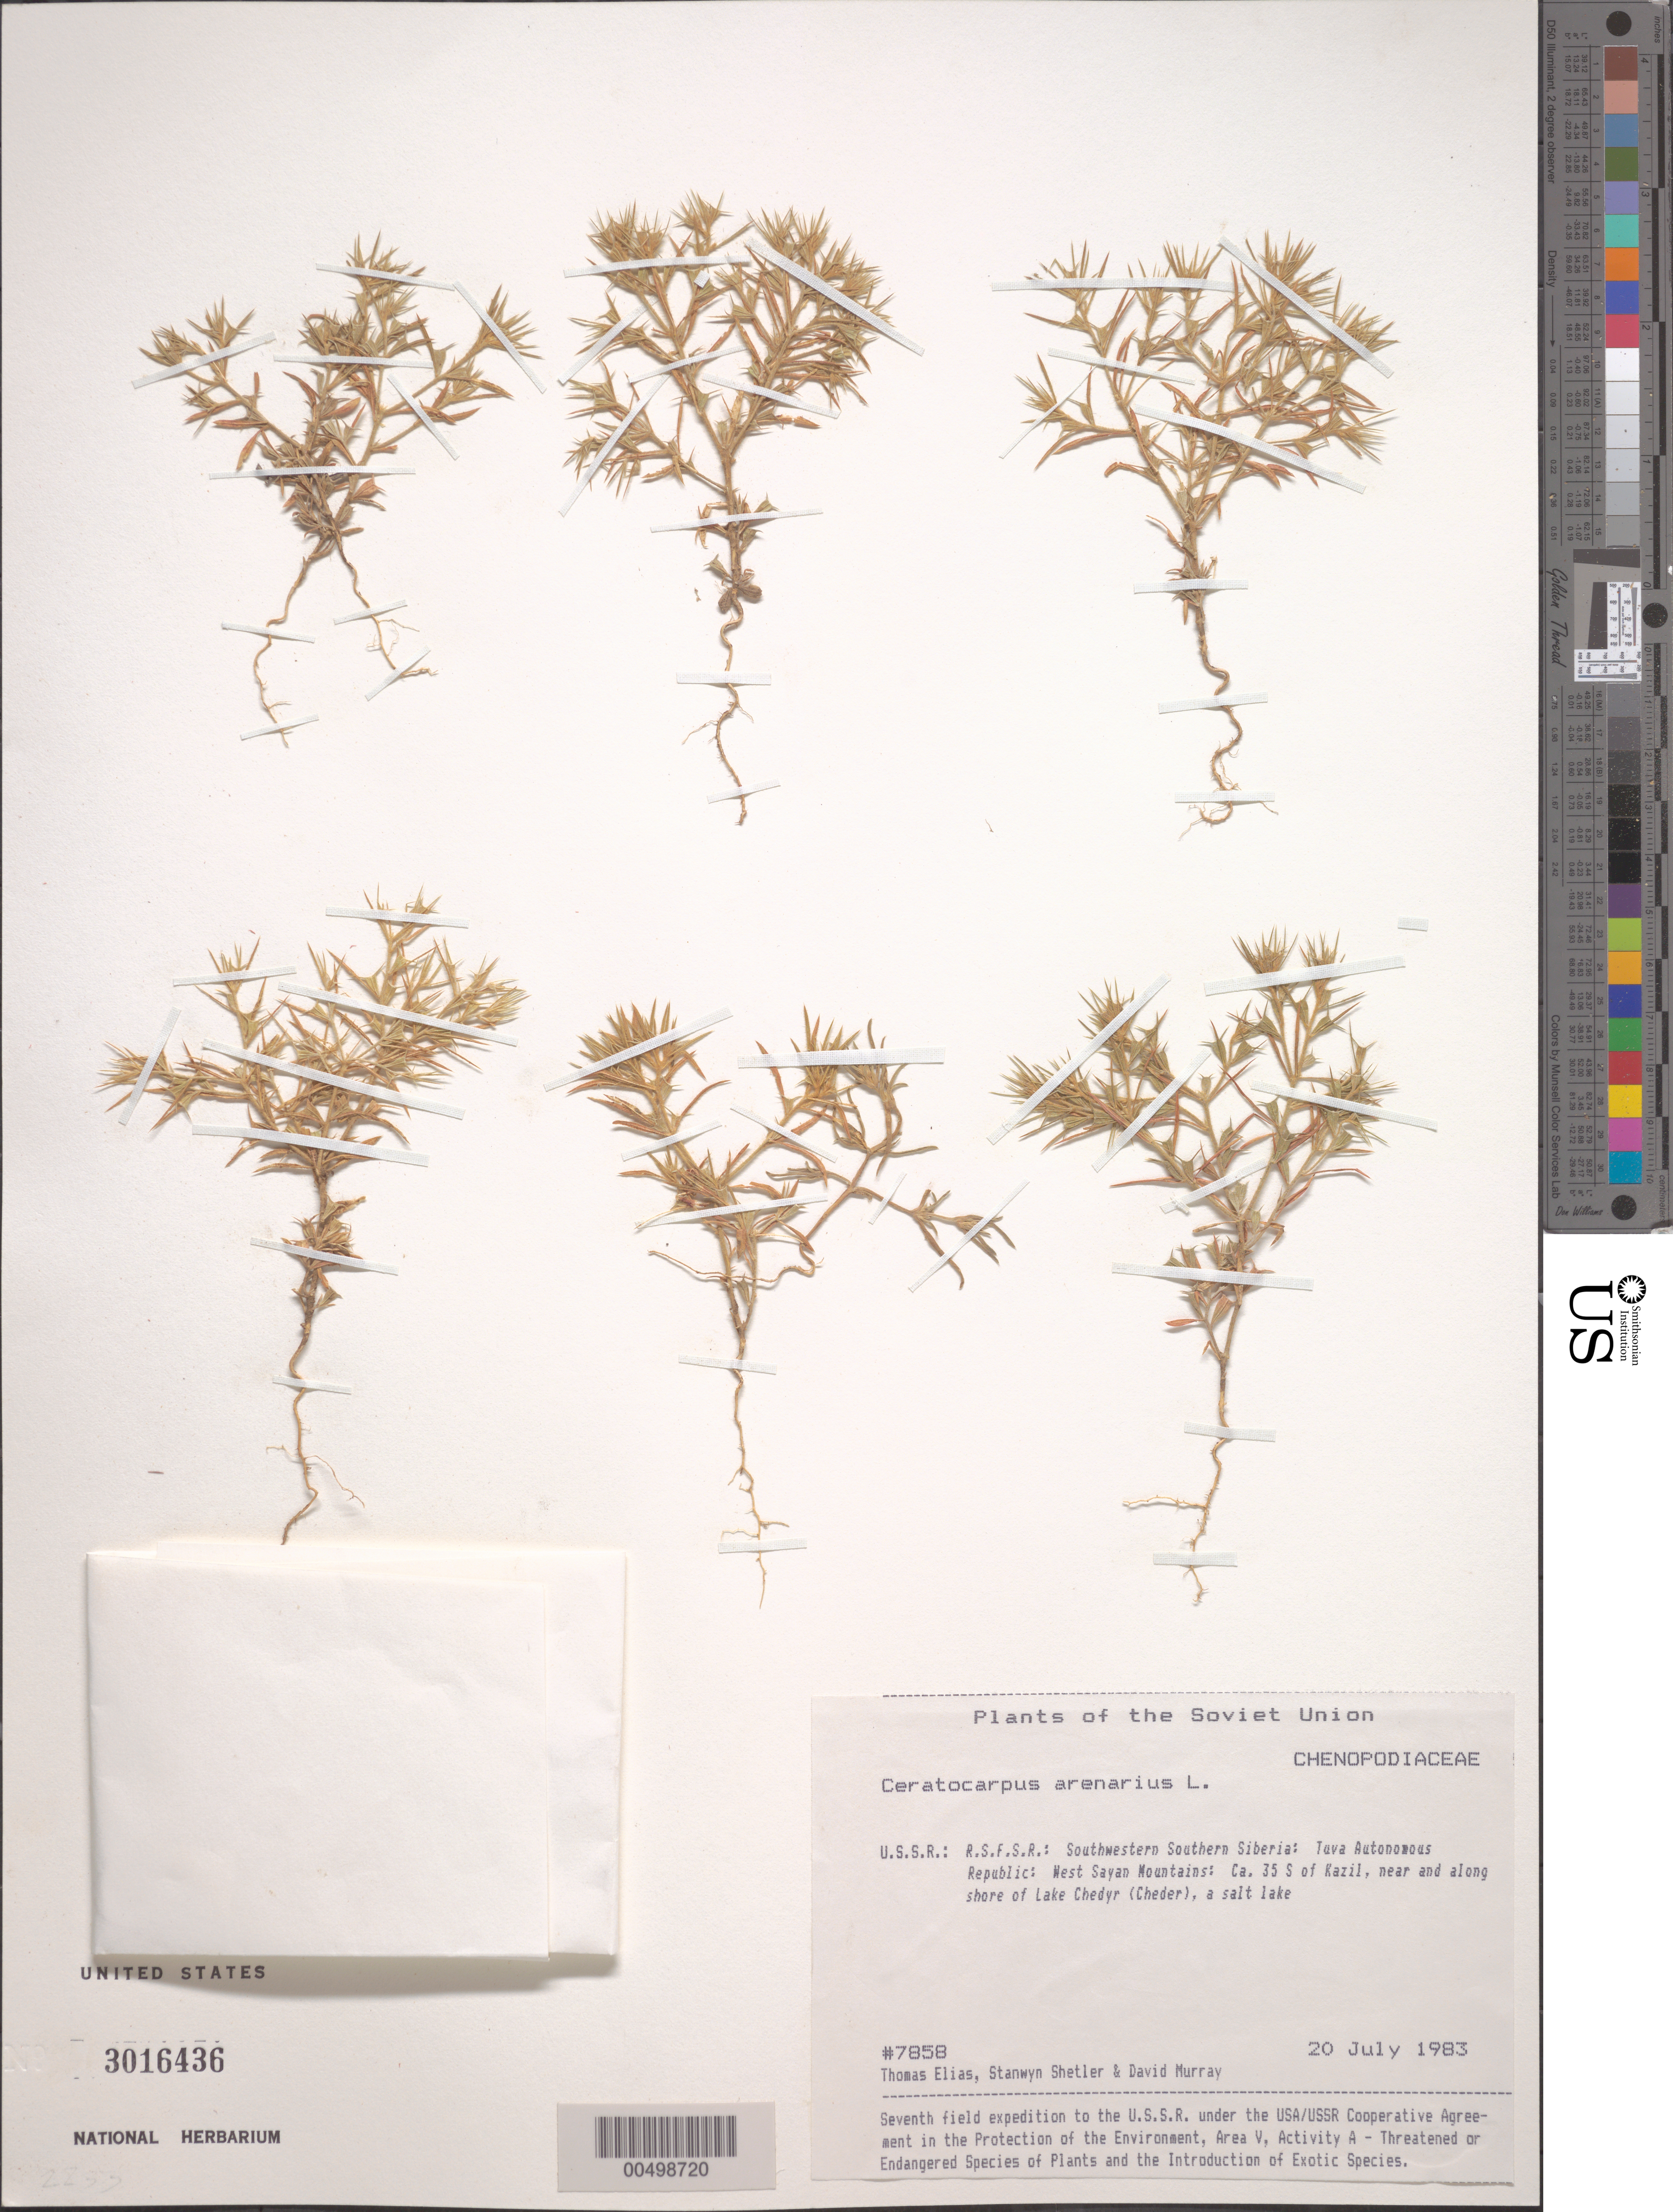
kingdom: Plantae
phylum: Tracheophyta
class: Magnoliopsida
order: Caryophyllales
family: Amaranthaceae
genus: Ceratocarpus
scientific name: Ceratocarpus arenarius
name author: L.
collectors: T. Elias, S. Shetler & D. F. Murray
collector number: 7858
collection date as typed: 20 Jul 1983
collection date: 1983-07-20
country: Russian Federation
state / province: Tuva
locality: West Sayan Mountains, ca. 35 km S of Kazil [Kyzyl], near and along shore of Lake Chedyr (Cheder)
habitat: salt lake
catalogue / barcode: US 3016436